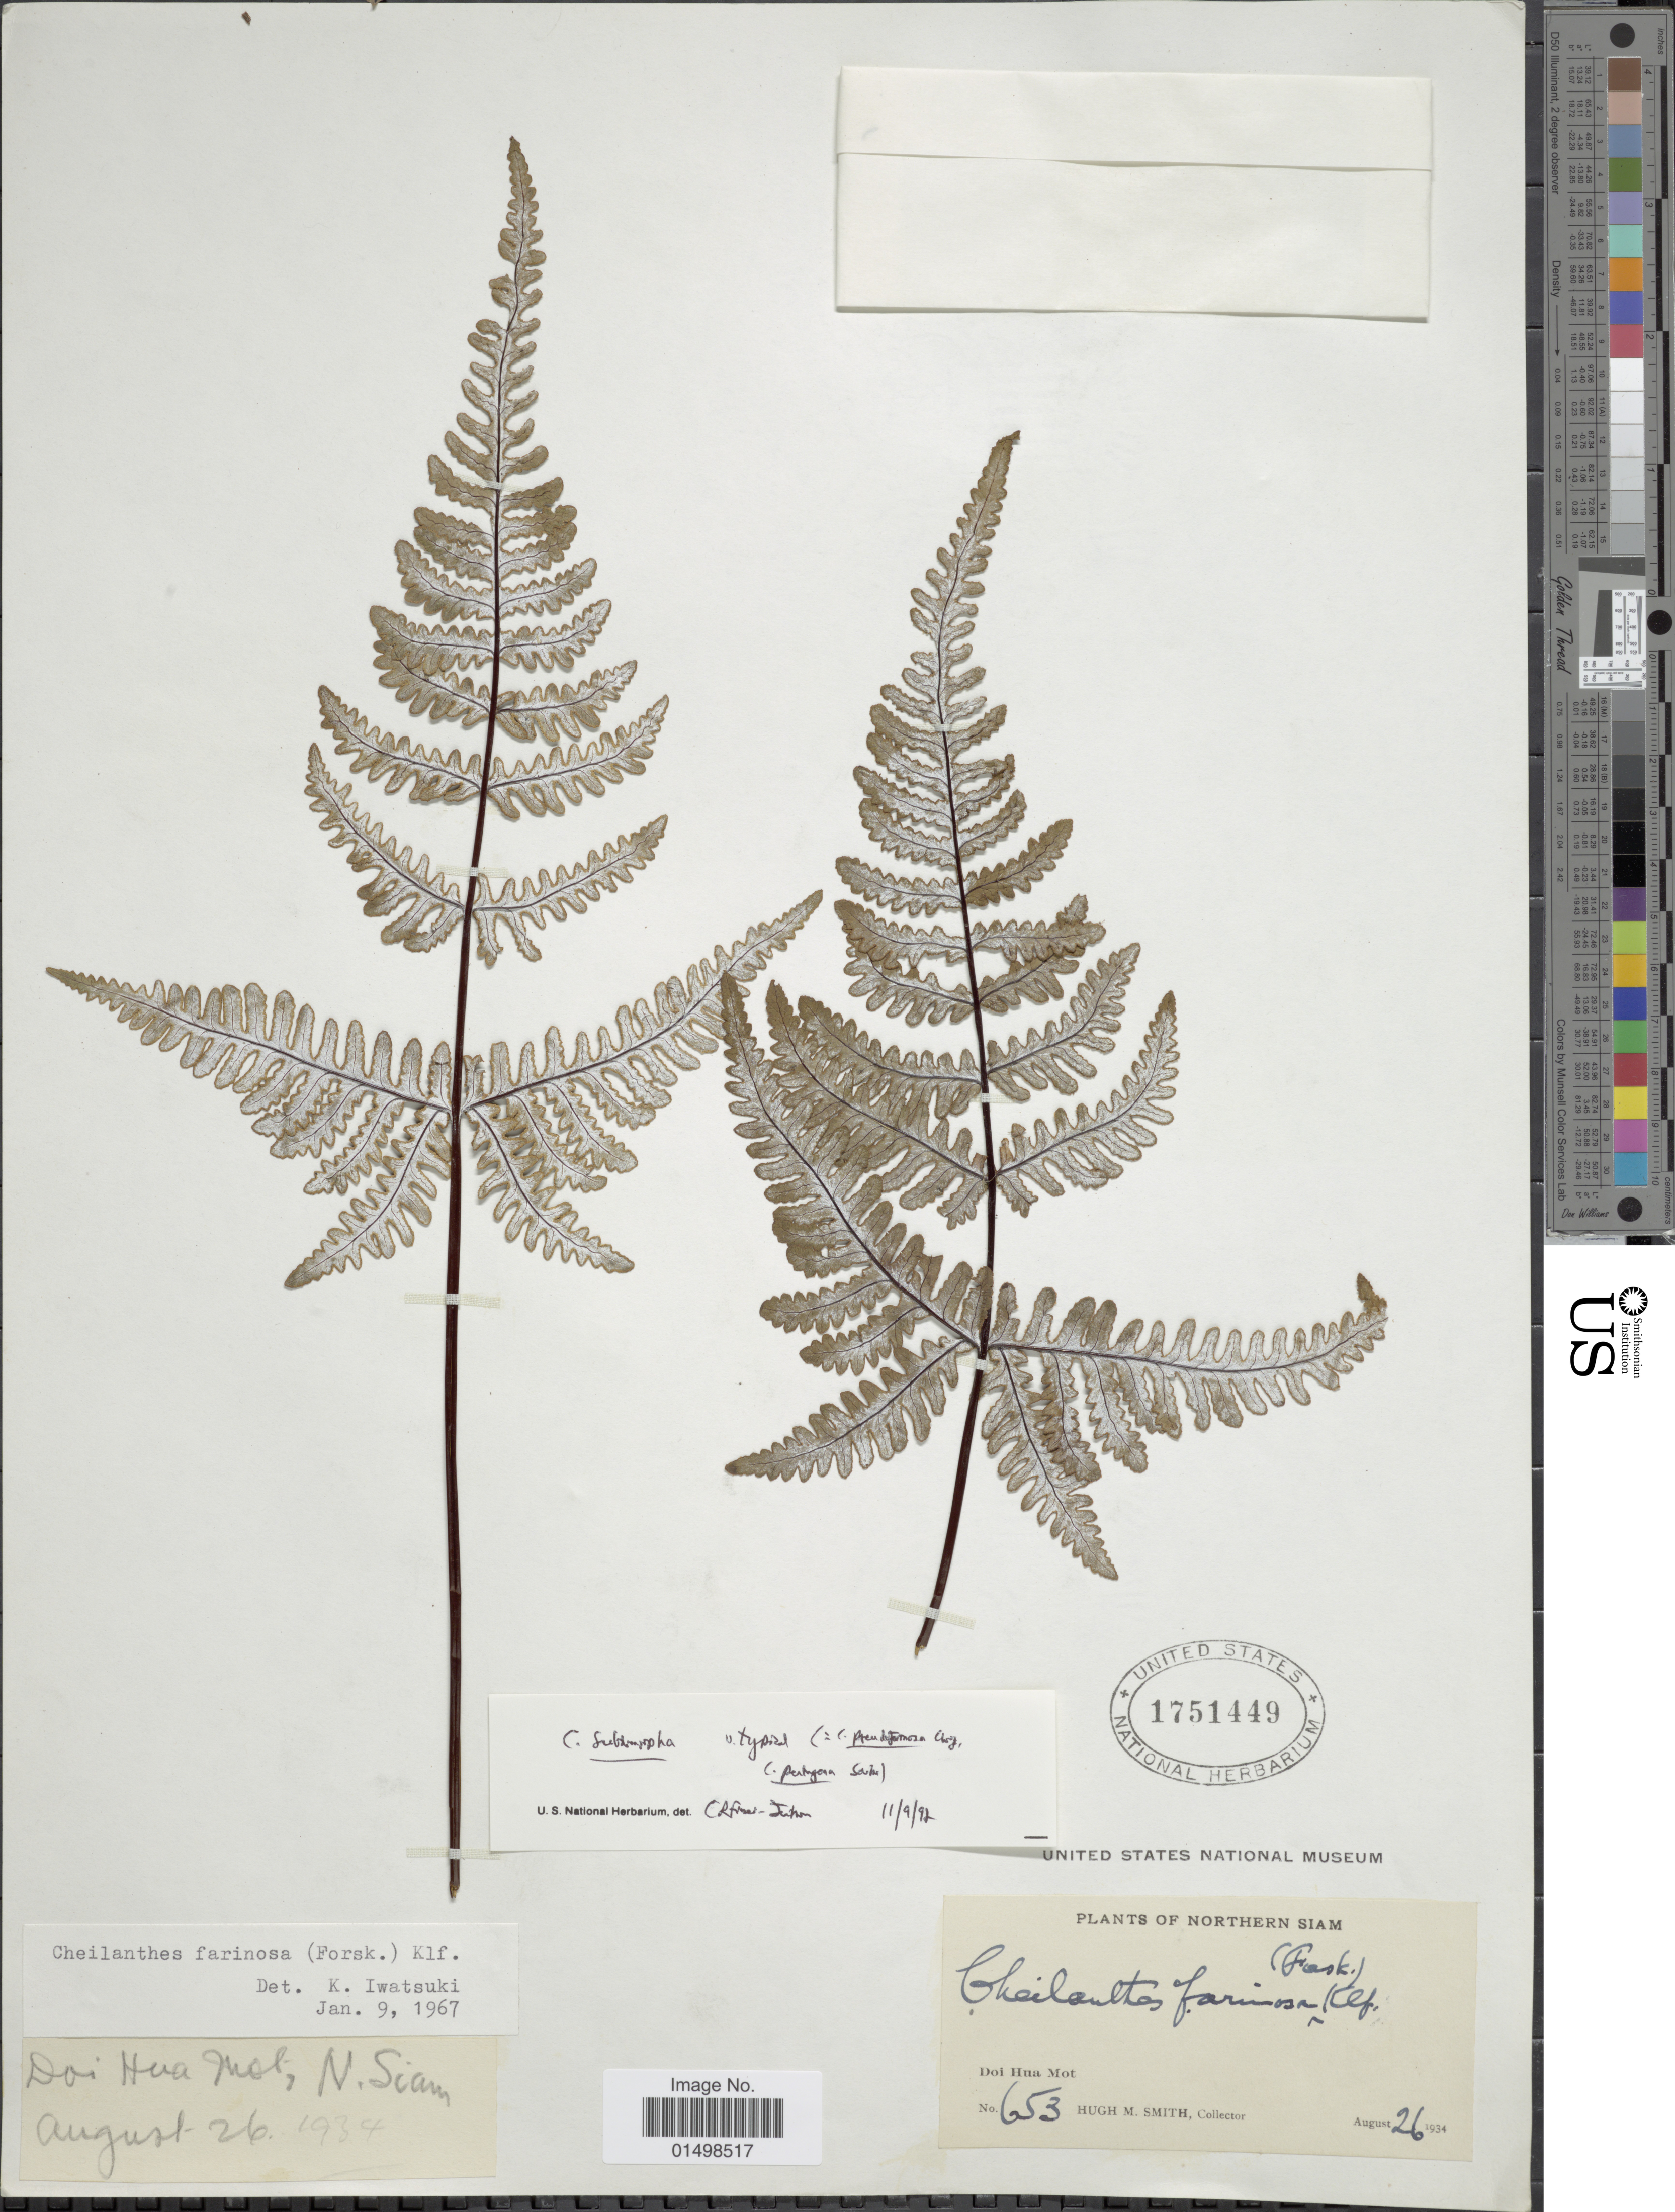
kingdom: Plantae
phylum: Tracheophyta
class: Polypodiopsida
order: Polypodiales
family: Pteridaceae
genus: Aleuritopteris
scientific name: Aleuritopteris farinosa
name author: (Forssk.) Fée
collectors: H. M. Smith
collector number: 653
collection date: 1934-08-26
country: Thailand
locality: Plants of Northern Siam. Doi Hua Mot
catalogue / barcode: US 1751449